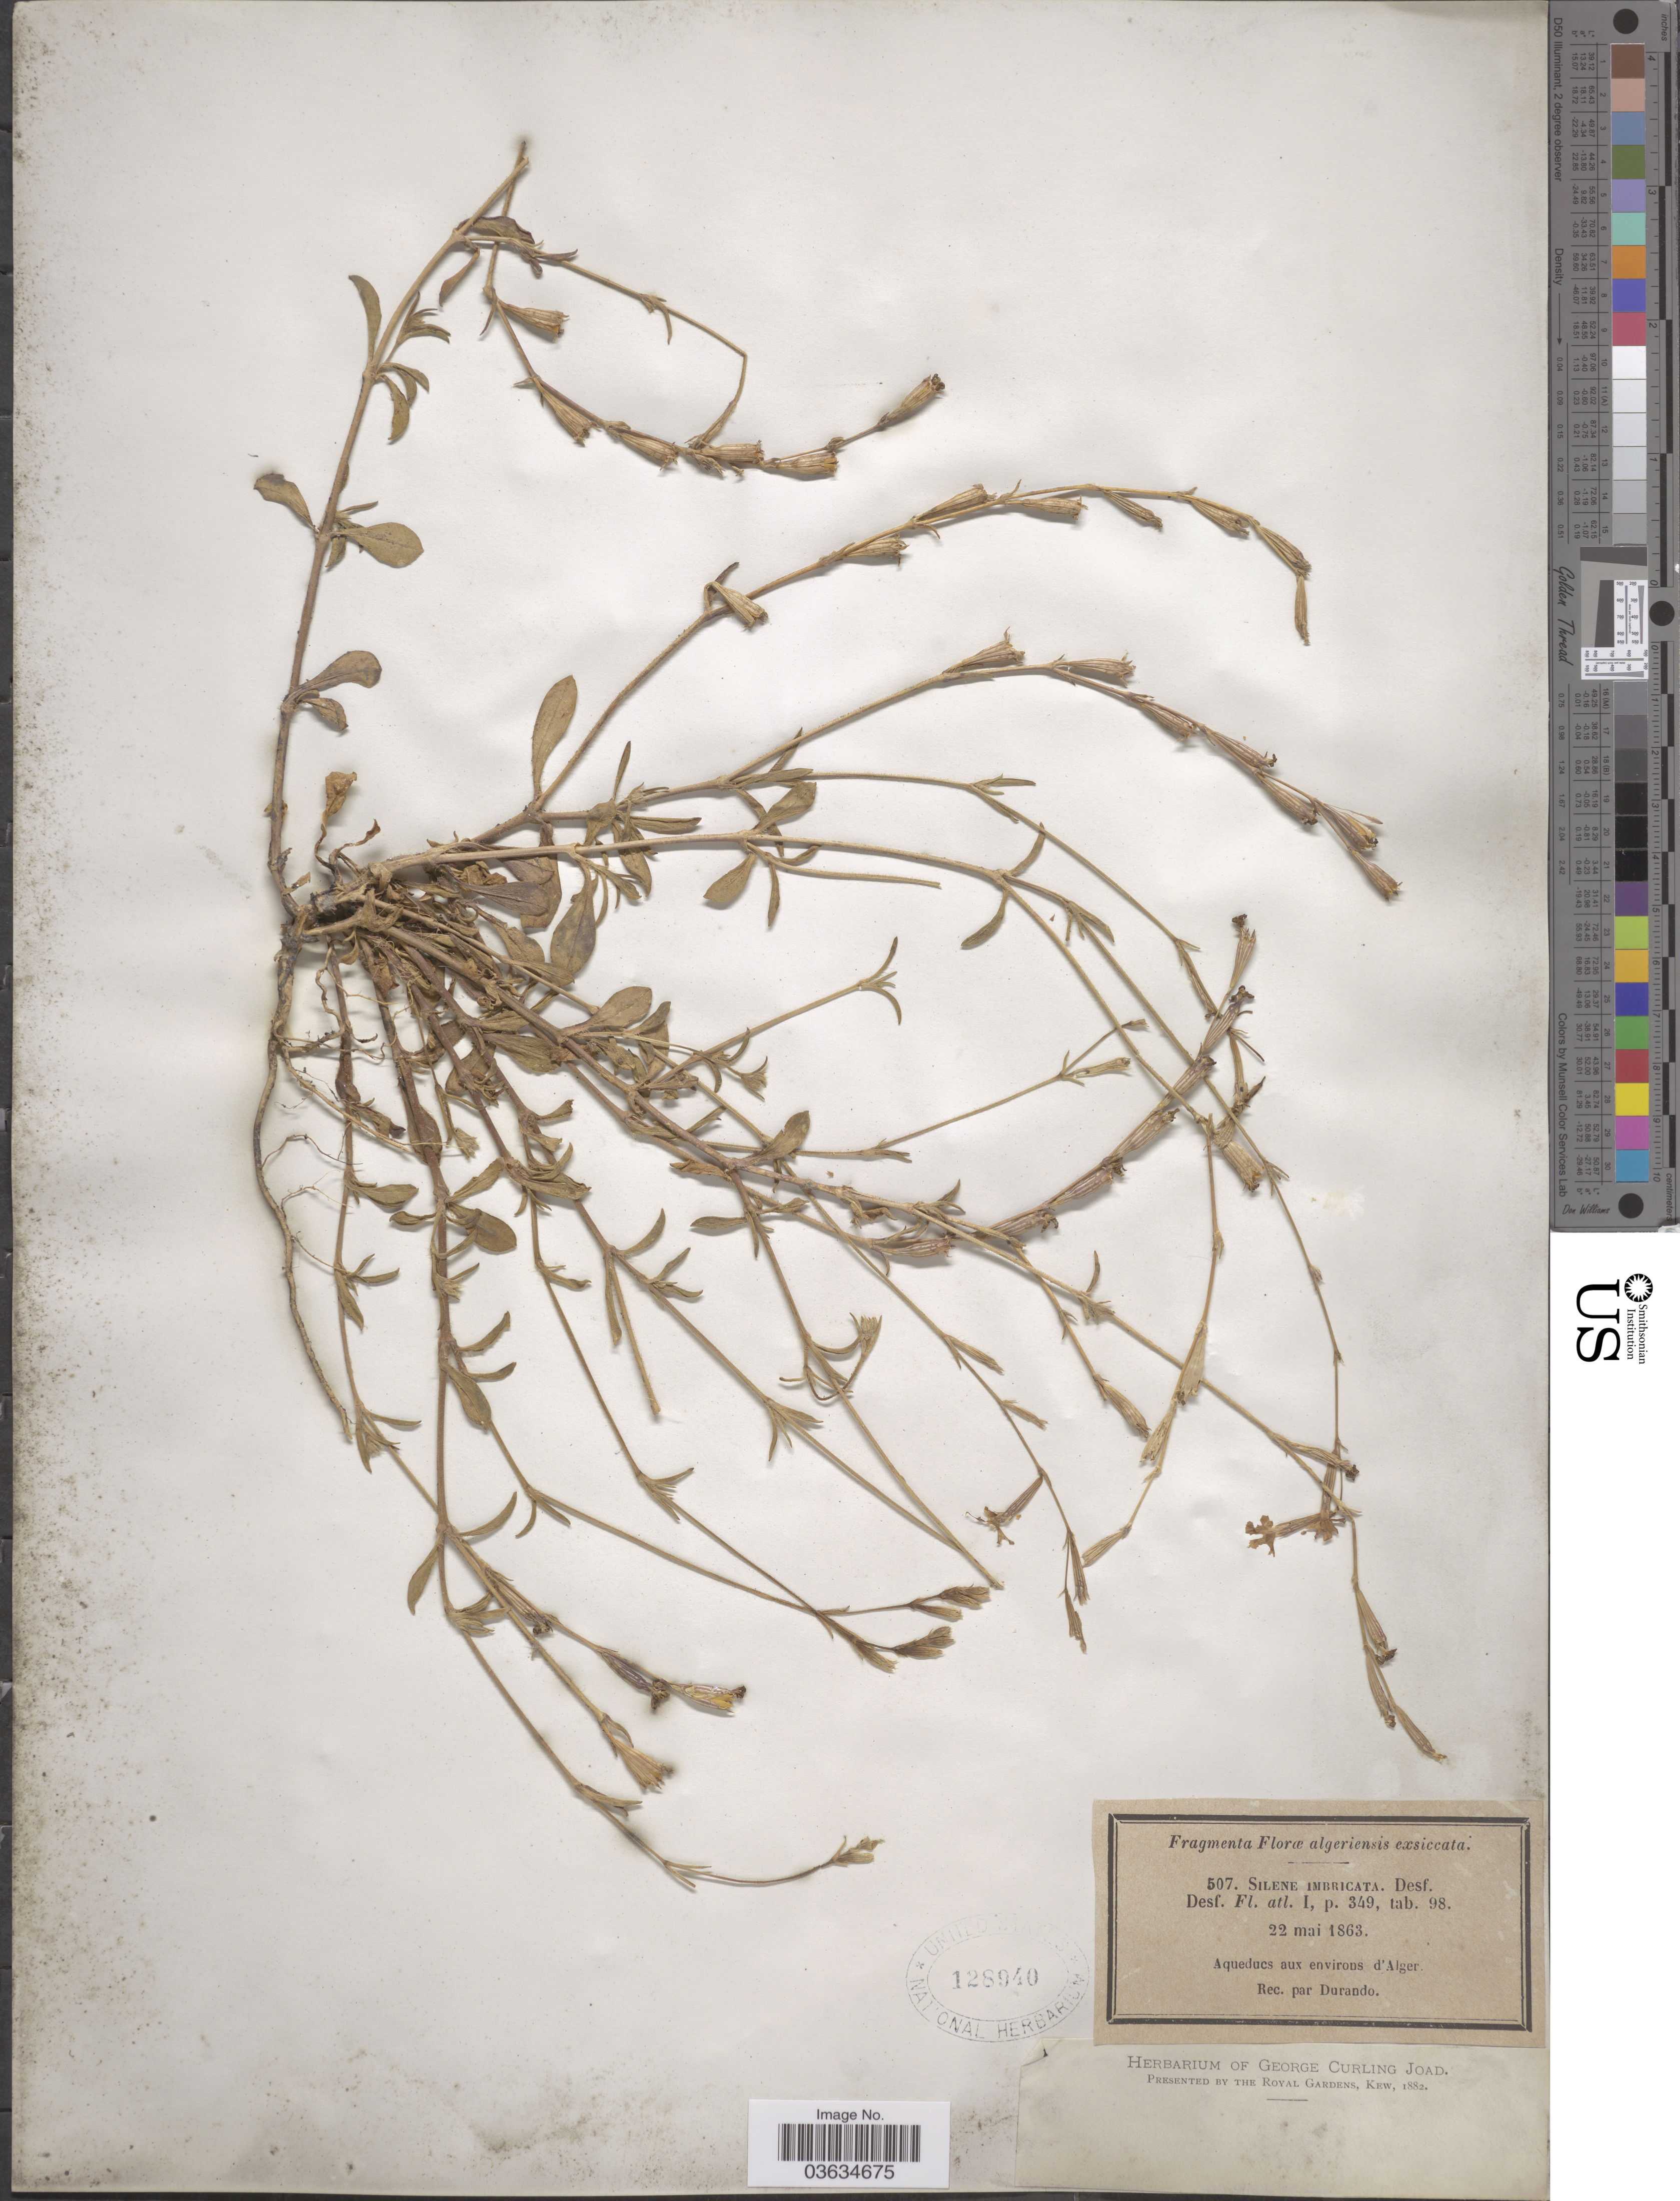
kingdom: Plantae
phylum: Tracheophyta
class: Magnoliopsida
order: Caryophyllales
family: Caryophyllaceae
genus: Silene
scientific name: Silene imbricata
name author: Desf.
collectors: Durando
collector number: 507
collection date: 1863-05-22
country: Algeria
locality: Aqueducs aux environs d'Alger.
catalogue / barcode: US 128940